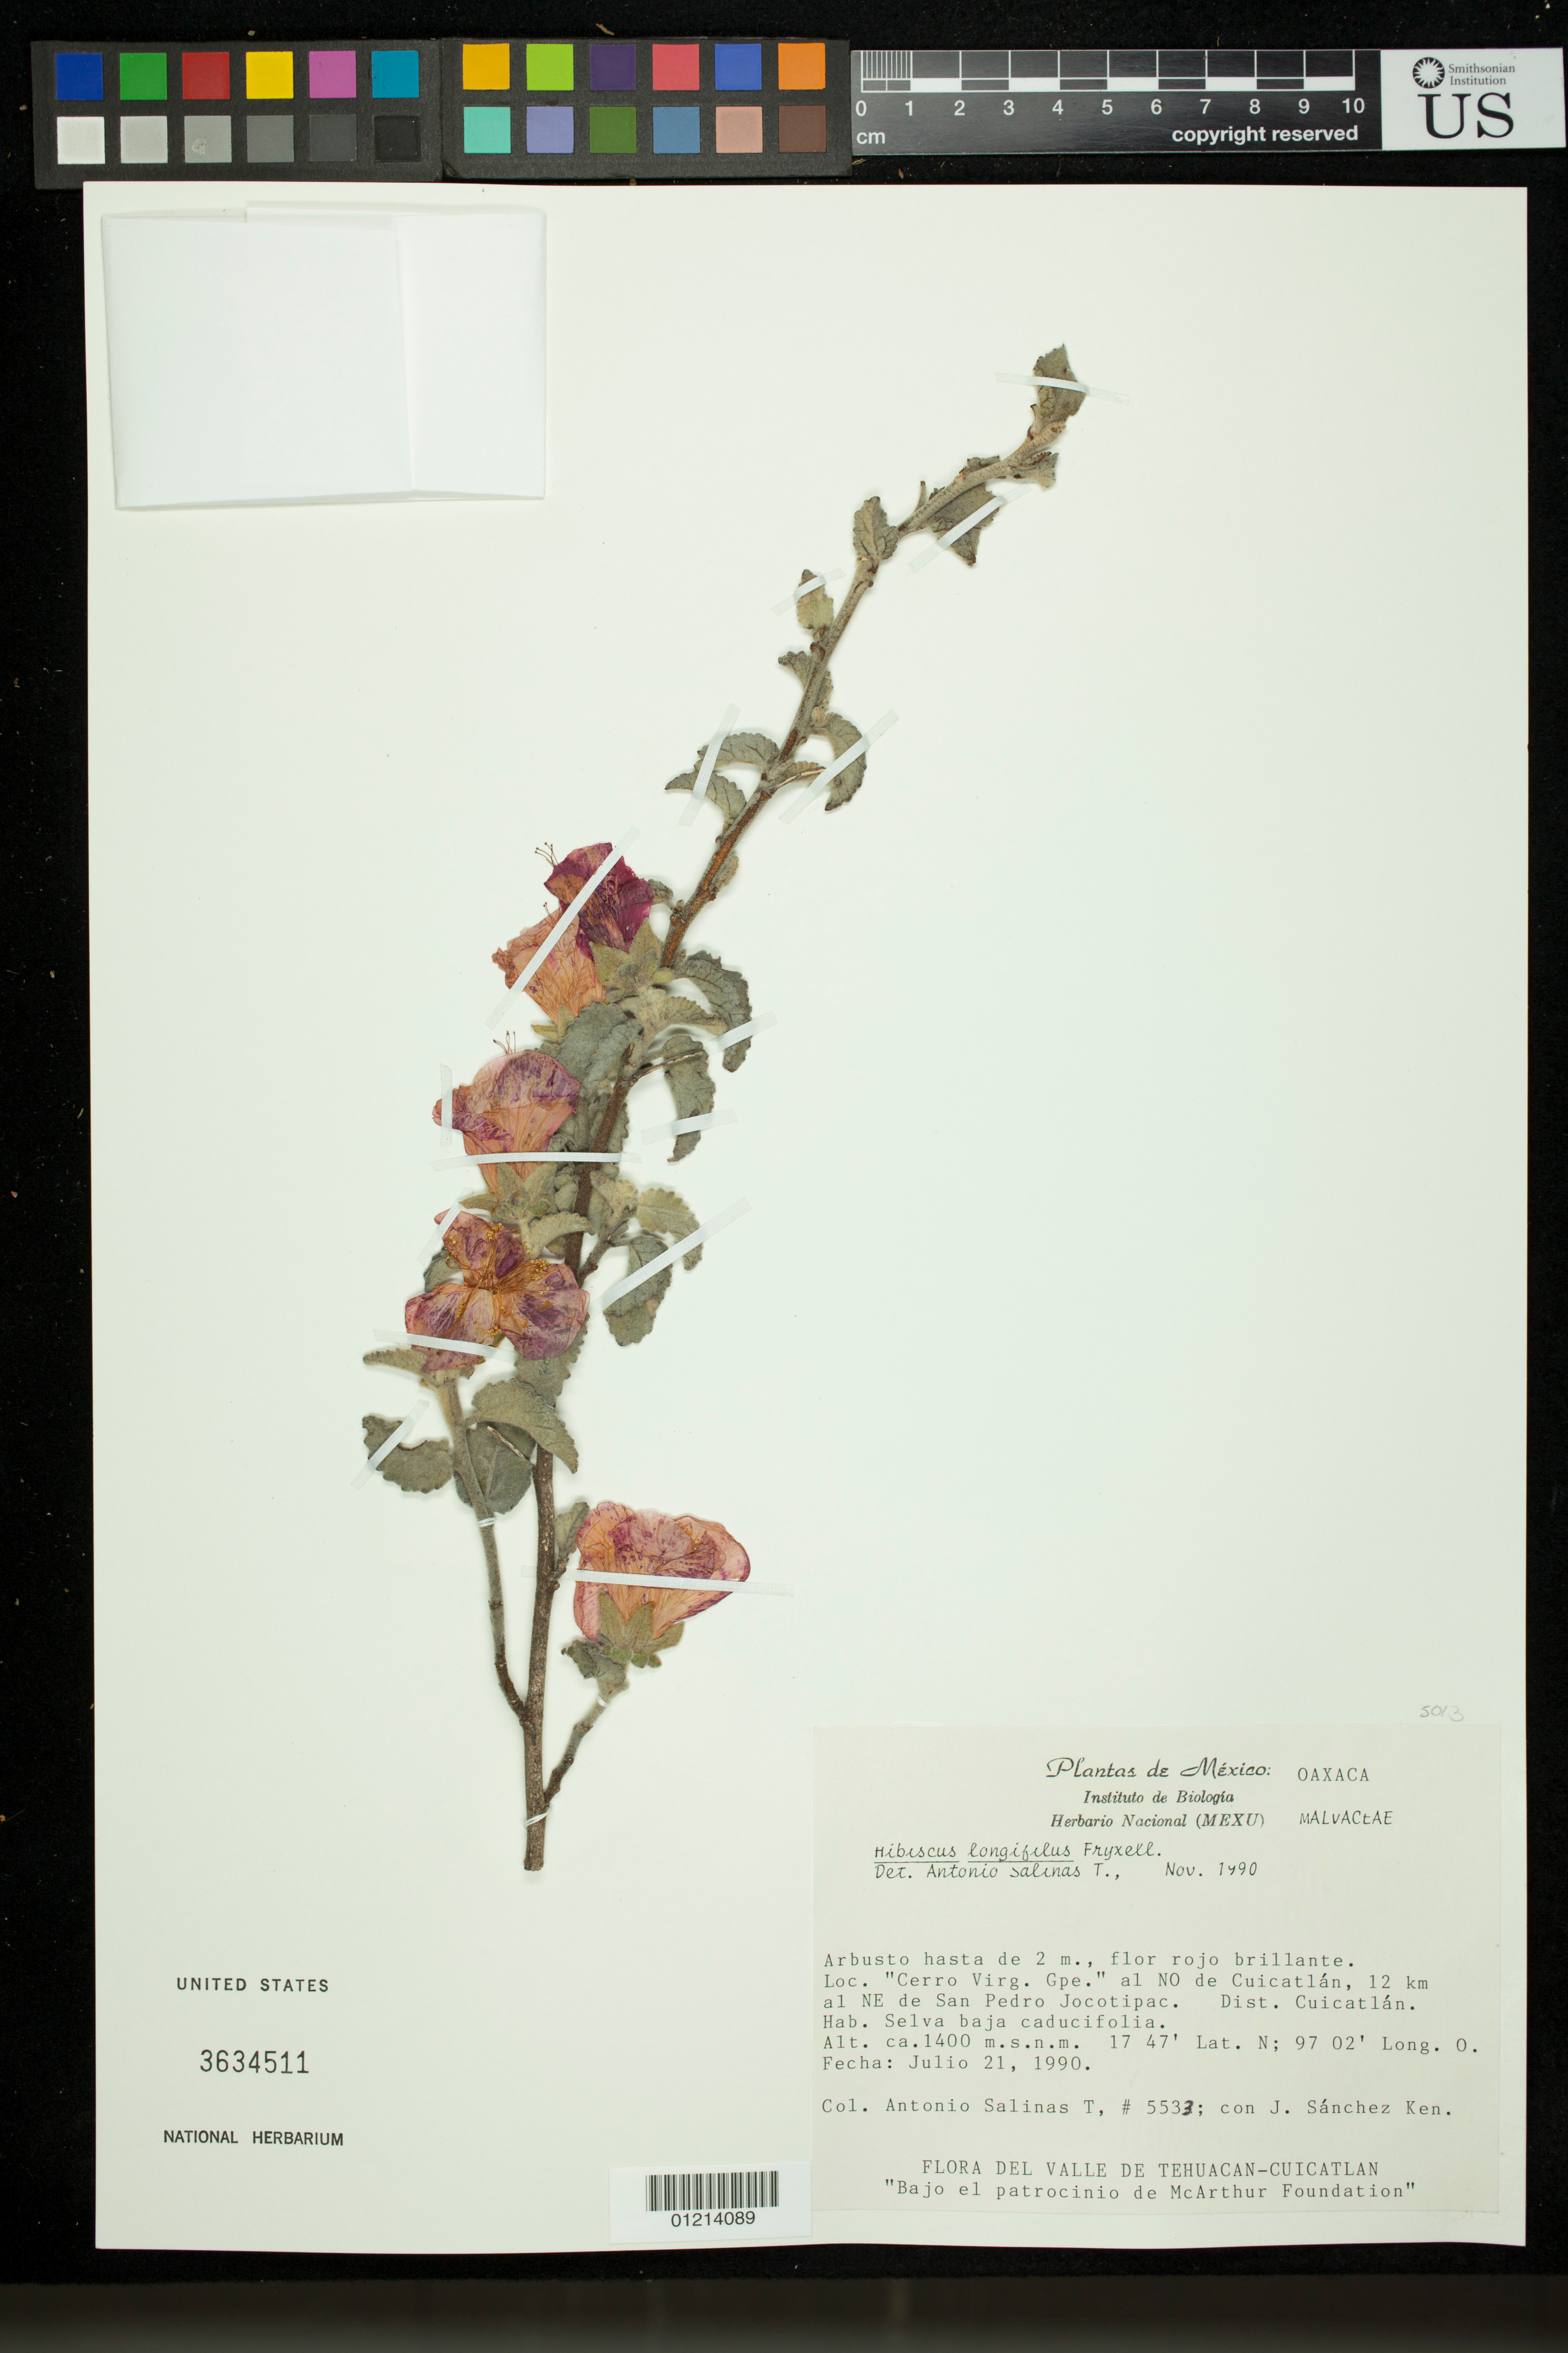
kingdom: Plantae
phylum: Tracheophyta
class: Magnoliopsida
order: Malvales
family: Malvaceae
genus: Hibiscus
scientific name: Hibiscus longifolius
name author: Willd.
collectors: A. Salinas T. & J. G. Sanchez-Ken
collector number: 5533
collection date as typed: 21 Jul 1990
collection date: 1990-07-21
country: Mexico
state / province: Oaxaca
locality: "Cerro Virg. Gpe." al NO de Cuicatlán, 12 km al NE de San Pedro Jocotipac. Dist. Cuicatlán.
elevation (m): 1400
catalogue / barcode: US 3634511